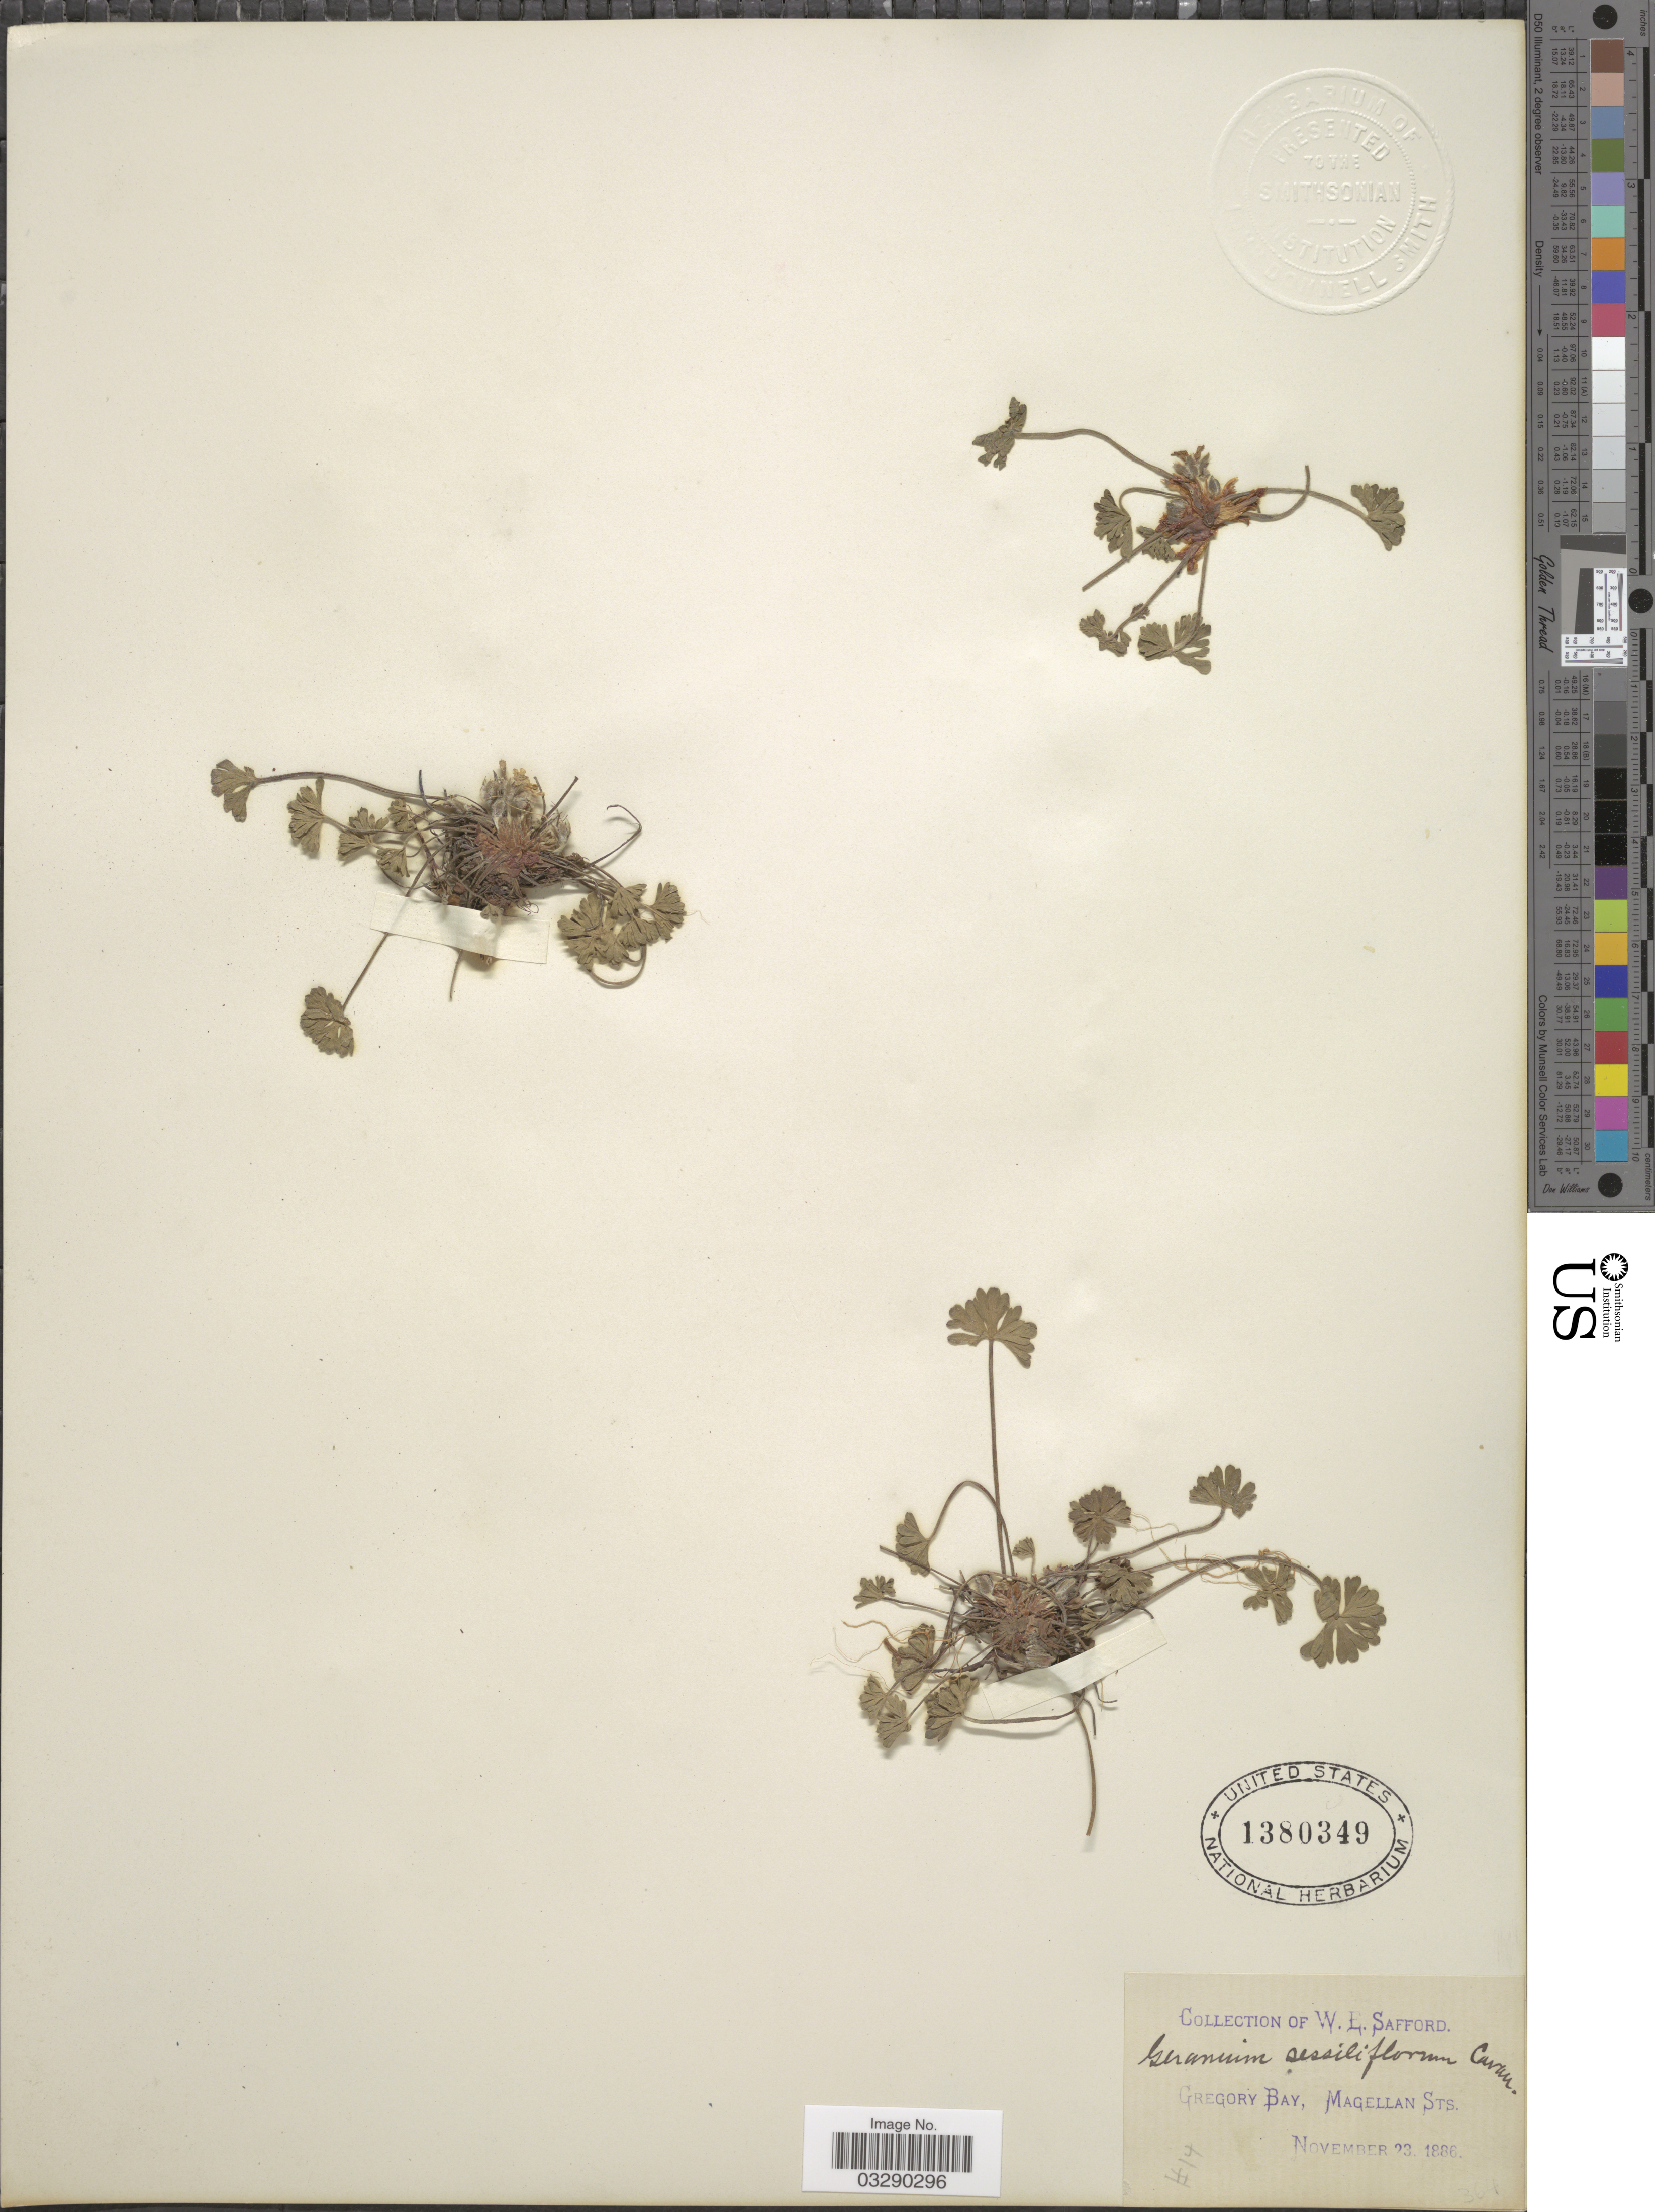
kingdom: Plantae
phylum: Tracheophyta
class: Magnoliopsida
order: Geraniales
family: Geraniaceae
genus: Geranium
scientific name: Geranium sessiliflorum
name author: Cav.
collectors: W. E. Safford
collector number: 14*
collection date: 1886-11-23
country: Chile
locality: Gregory Bay, Magellan Sts.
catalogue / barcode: US 1380349